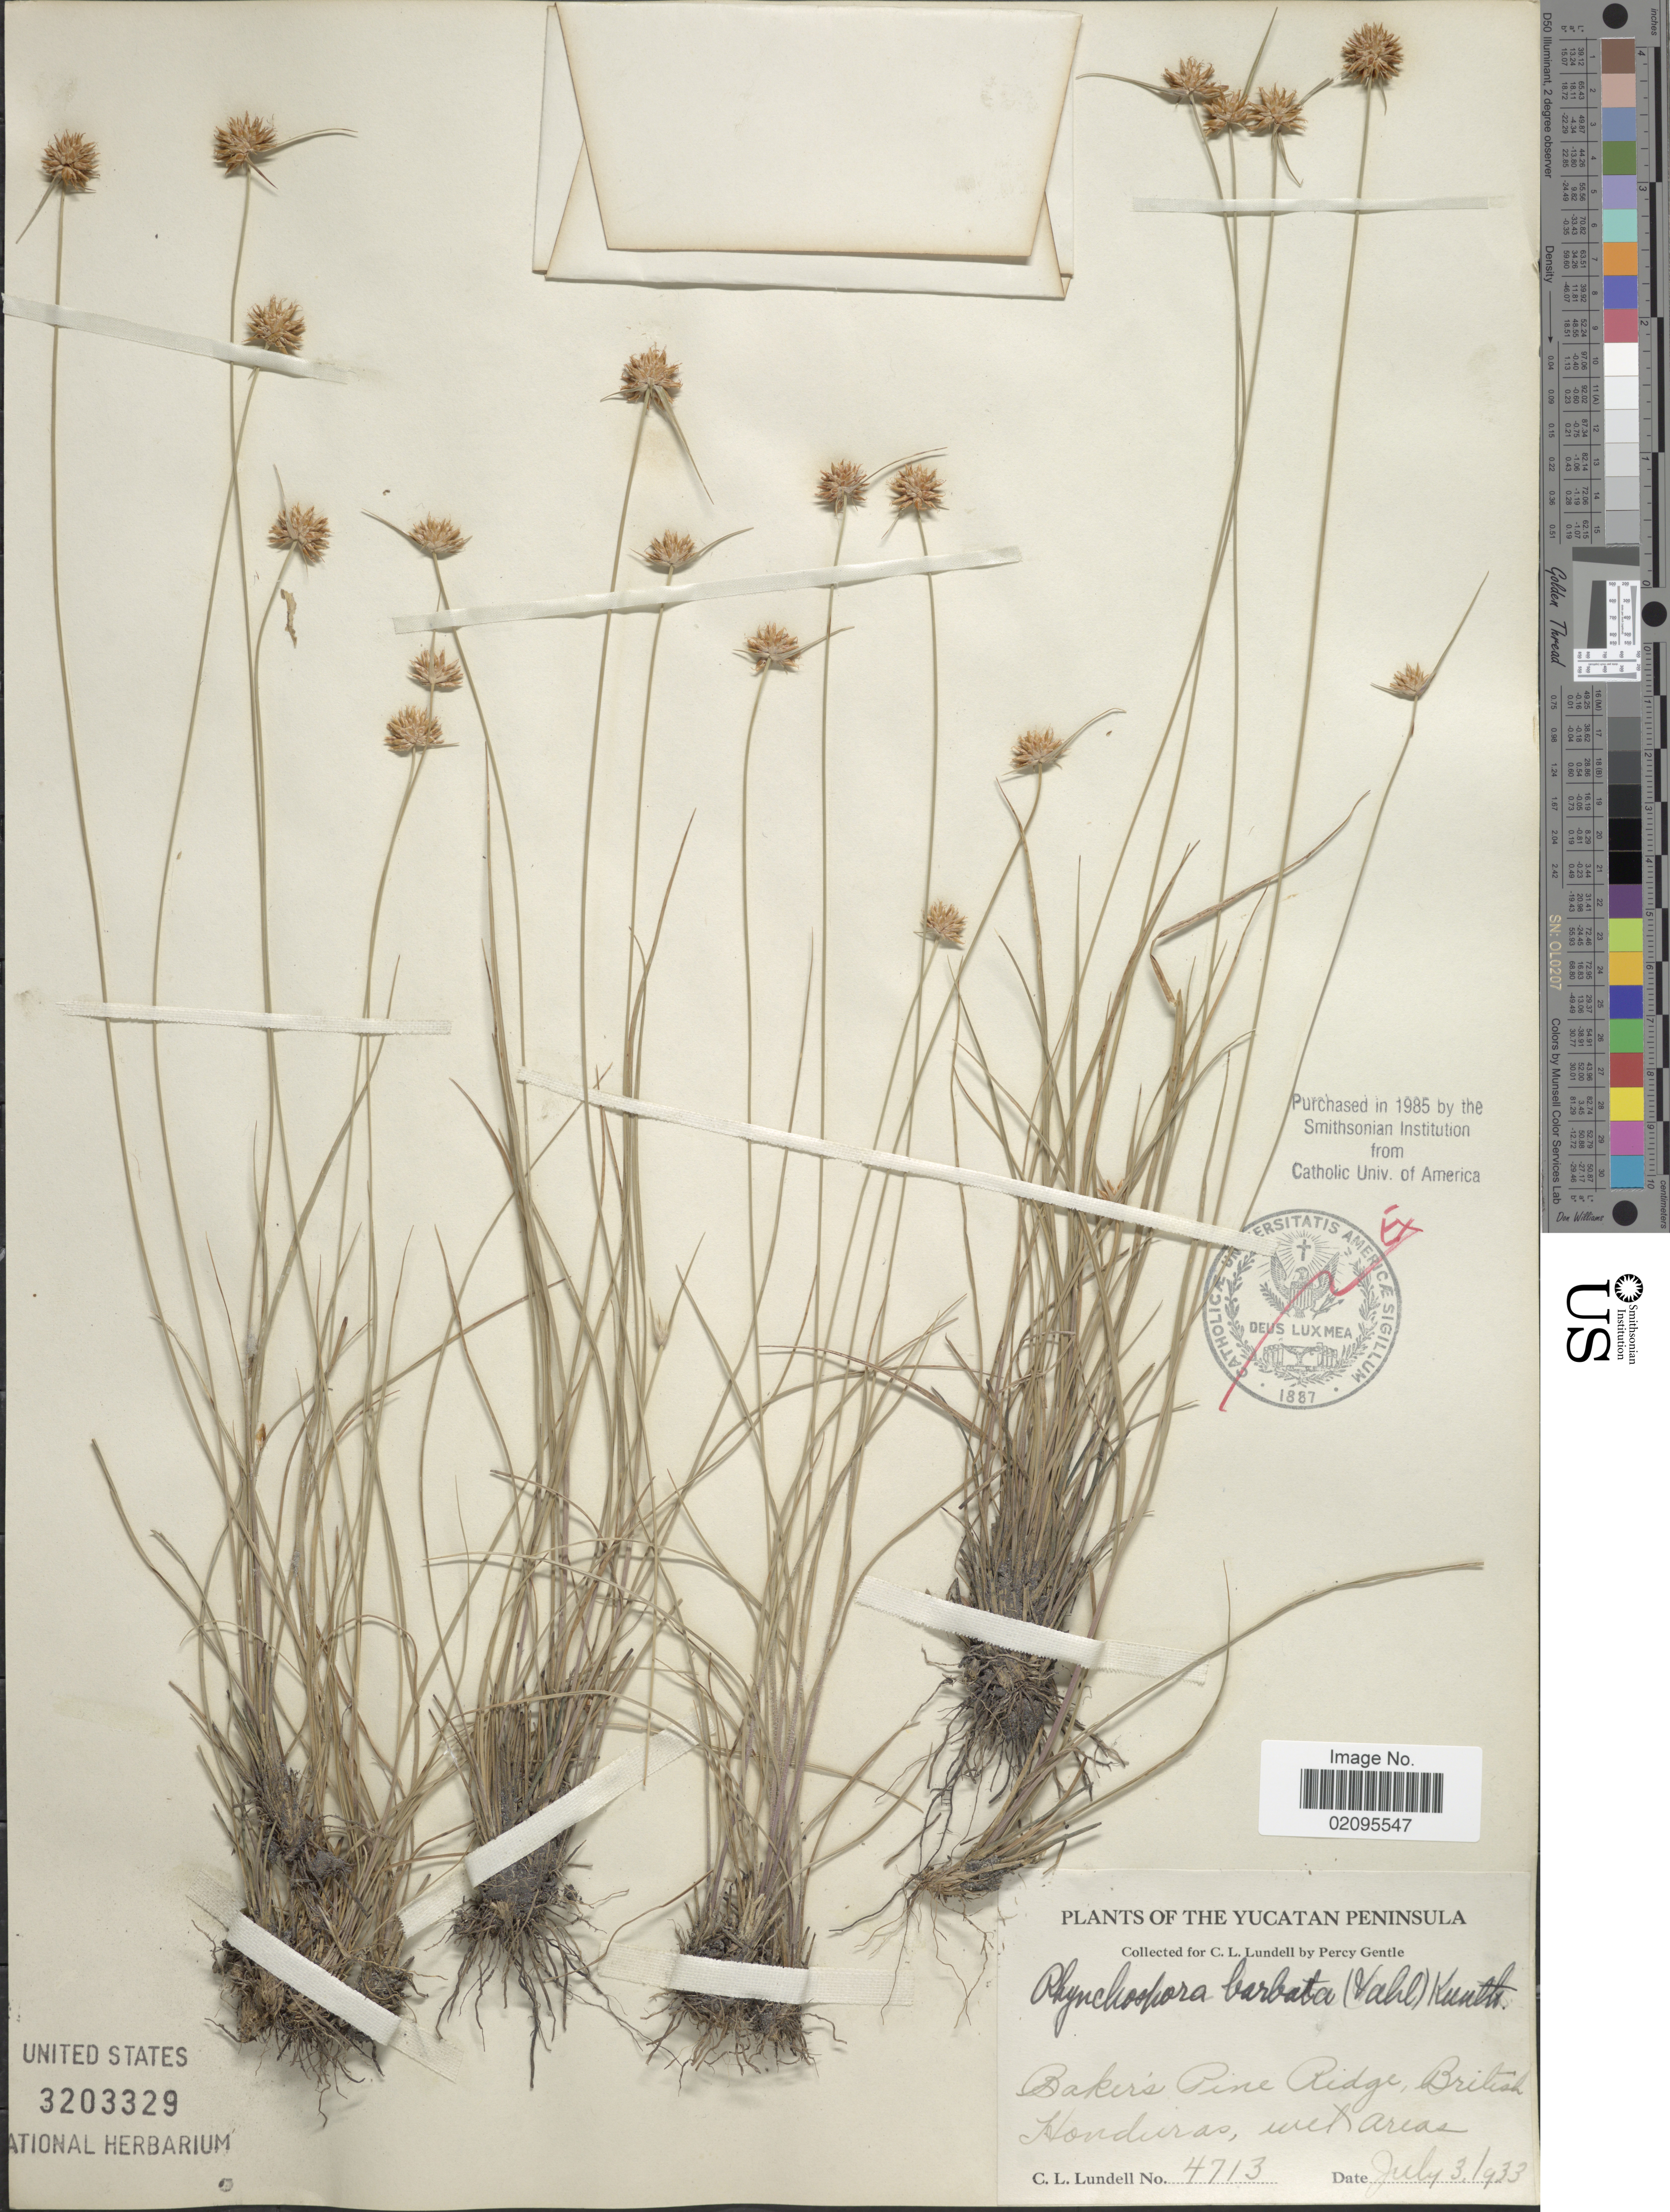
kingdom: Plantae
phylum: Tracheophyta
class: Liliopsida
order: Poales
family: Cyperaceae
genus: Rhynchospora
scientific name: Rhynchospora barbata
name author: (Vahl) Kunth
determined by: Alves, K.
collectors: P. H. Gentle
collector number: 4713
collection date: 1933-07-03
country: Belize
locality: British Honduras, The Yucatan Peninsula, Baker's Pine Ridge, wet areas.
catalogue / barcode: US 3203329